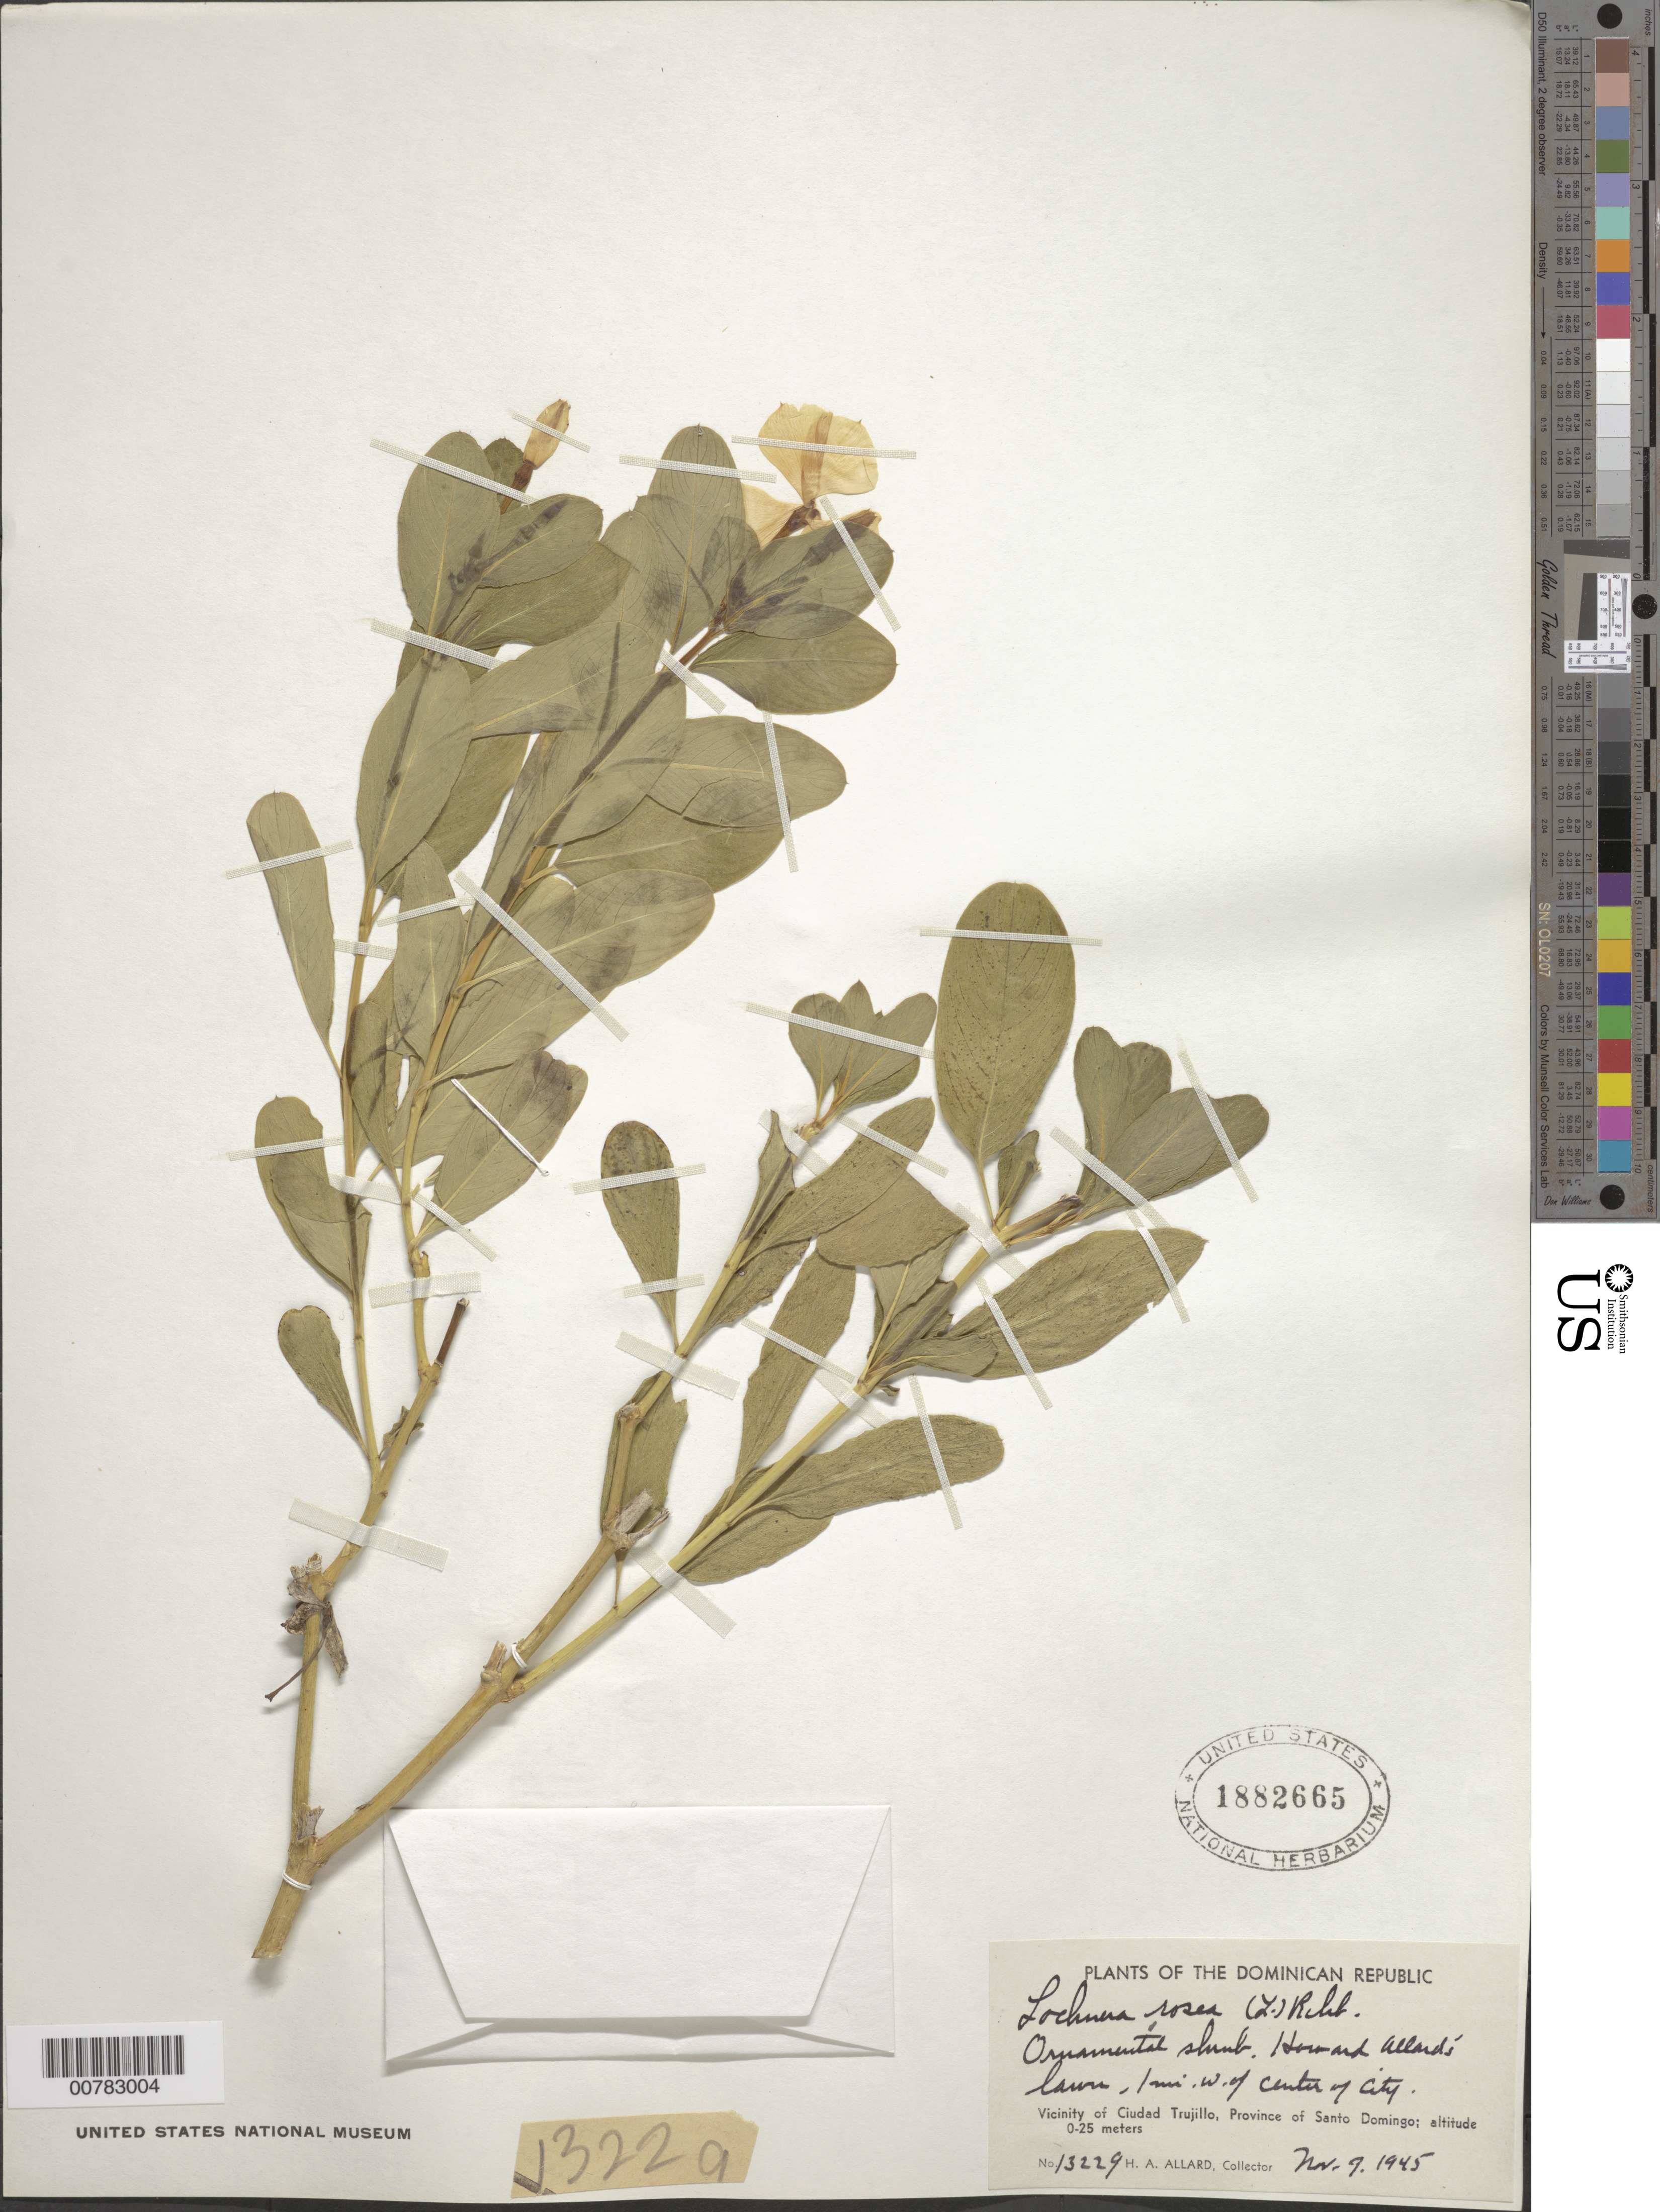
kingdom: Plantae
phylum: Tracheophyta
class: Magnoliopsida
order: Gentianales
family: Apocynaceae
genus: Catharanthus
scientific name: Catharanthus roseus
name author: (L.) G. Don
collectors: H. A. Allard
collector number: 13229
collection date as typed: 09 Nov 1945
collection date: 1945-11-09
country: Dominican Republic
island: Hispaniola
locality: Province of Santo Domingo, vicinity of Ciudad Trujillo, Howard Allard's lawn, 1 mile west of center of city.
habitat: Lawn.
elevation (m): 0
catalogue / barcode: US 1882665